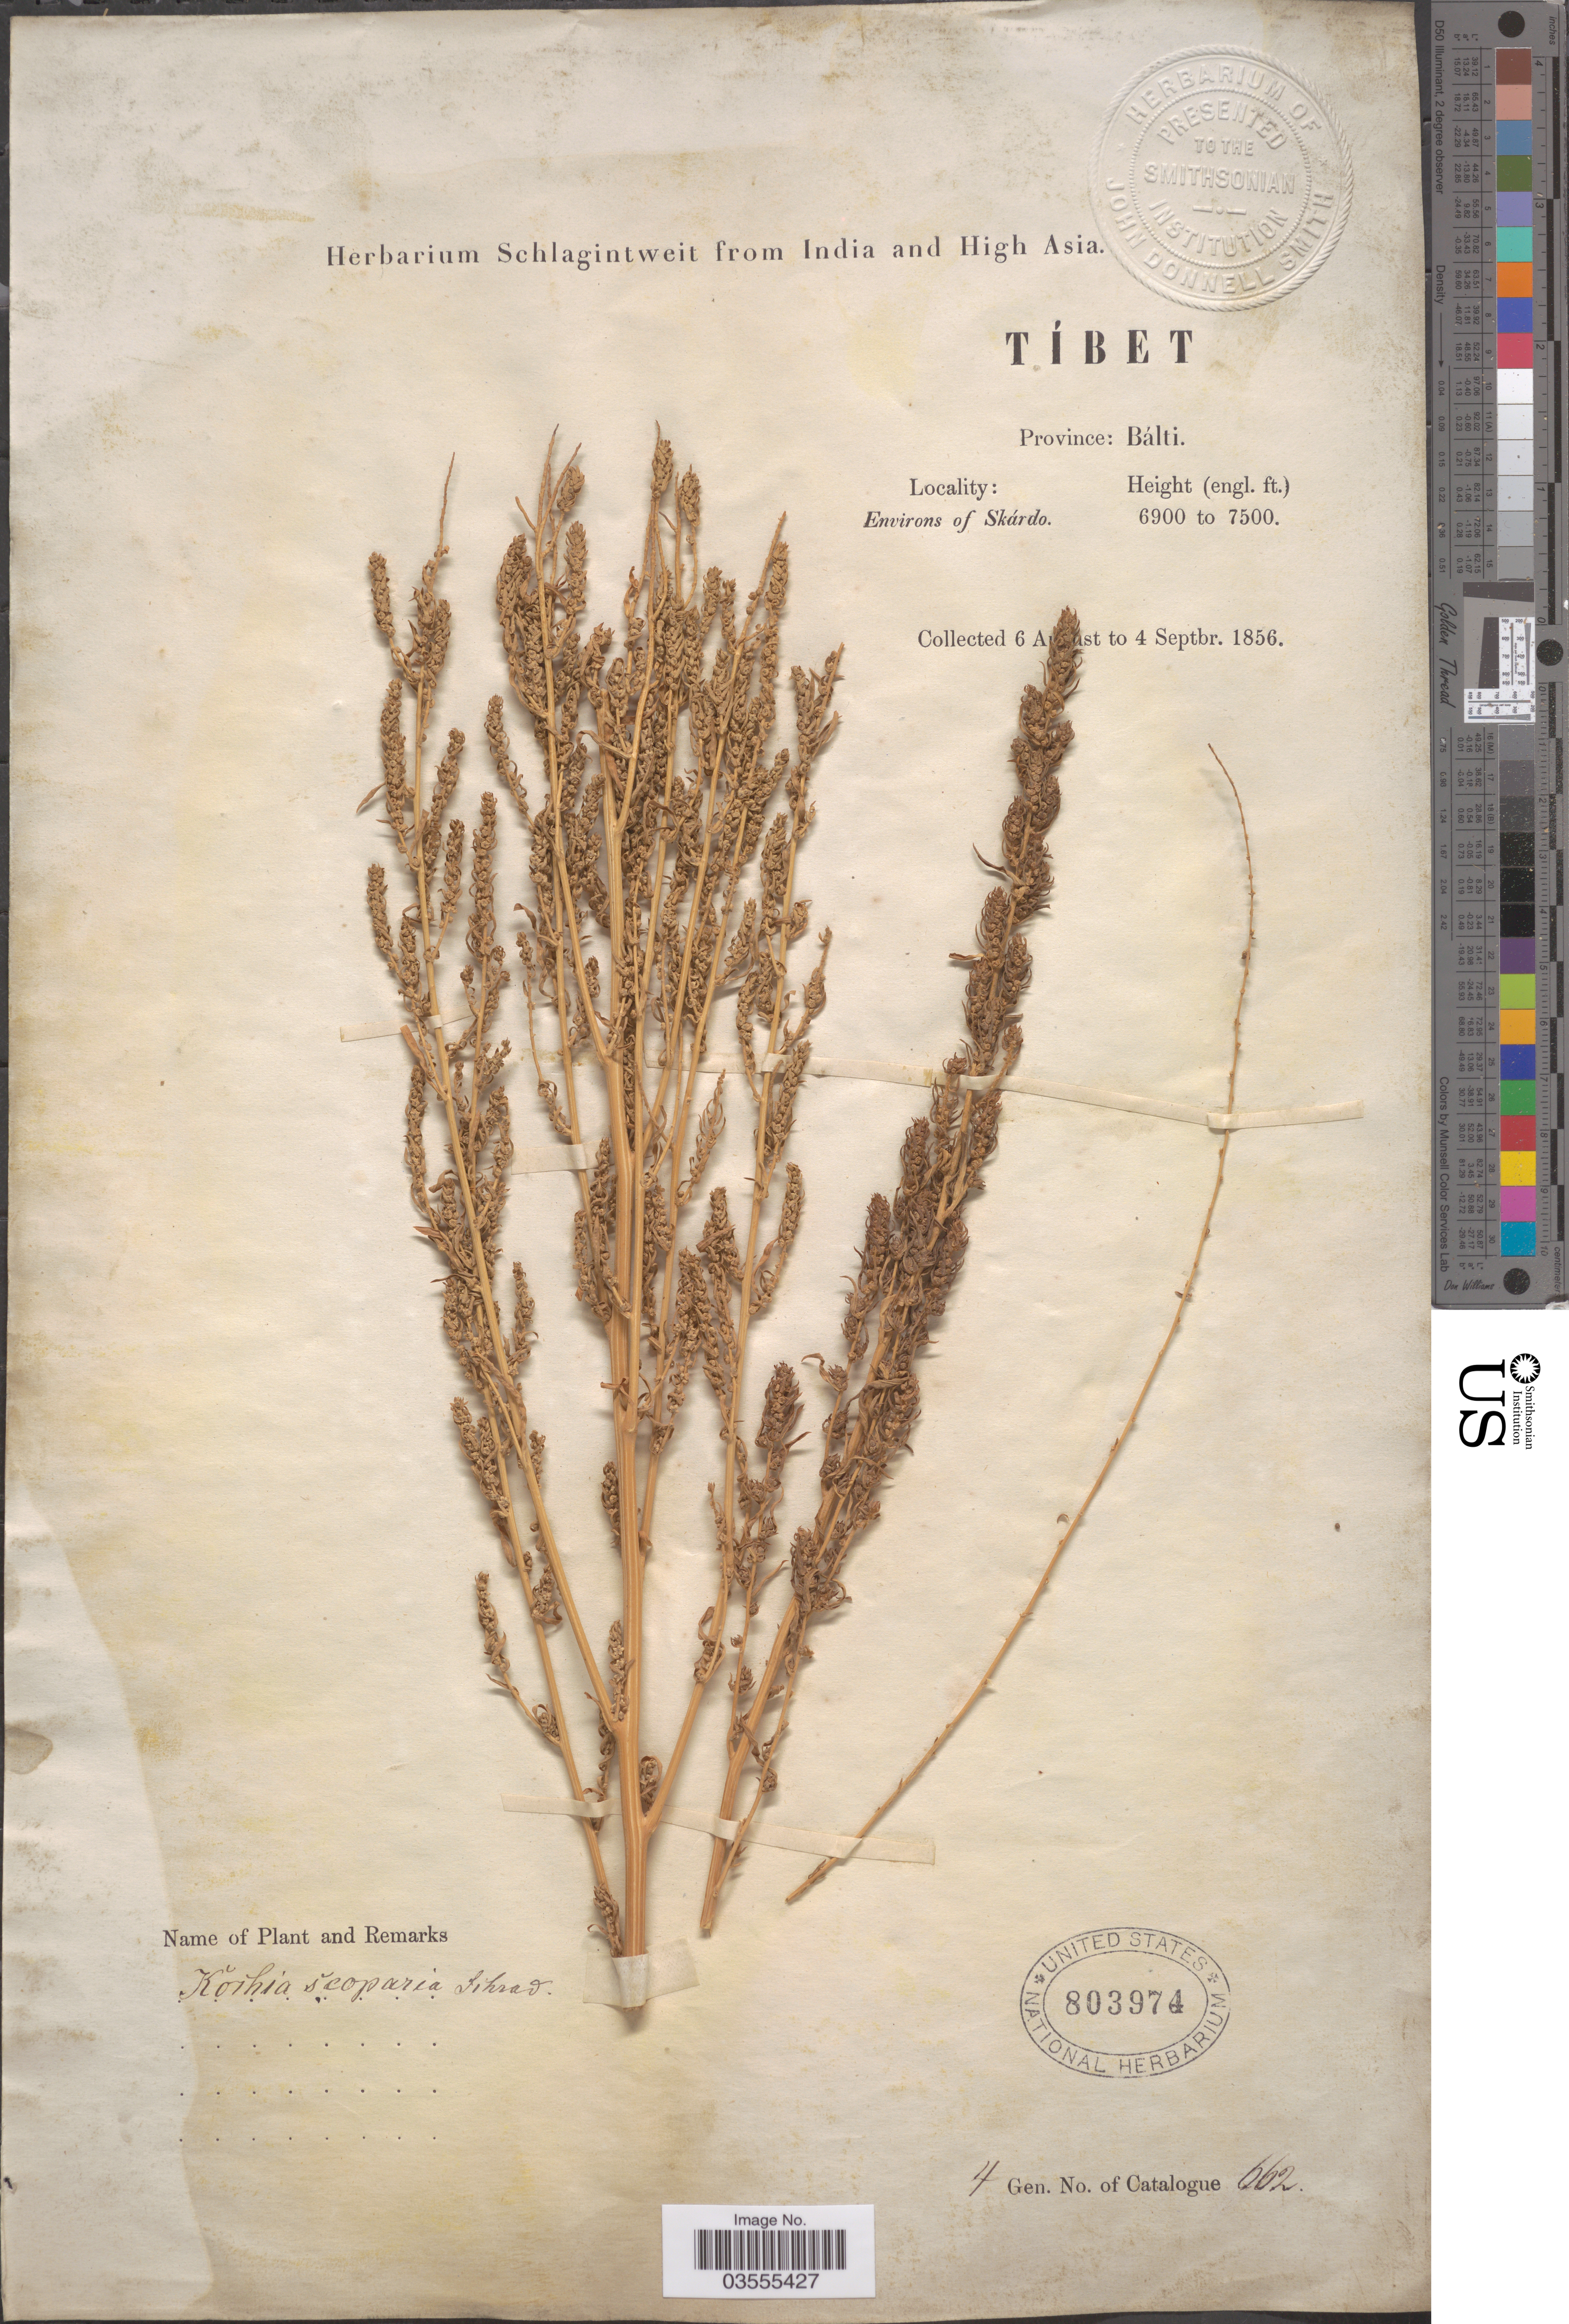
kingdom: Plantae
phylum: Tracheophyta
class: Magnoliopsida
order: Caryophyllales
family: Amaranthaceae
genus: Bassia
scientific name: Bassia scoparia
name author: (L.) Voss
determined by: U.S. National Herbarium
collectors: ex herb. Schlagintweit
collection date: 1856-08-06/1856-09-04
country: China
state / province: Xizang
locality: Tíbet. Province: Bálti. Environs of Skárdo.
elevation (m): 2103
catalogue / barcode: US 803974